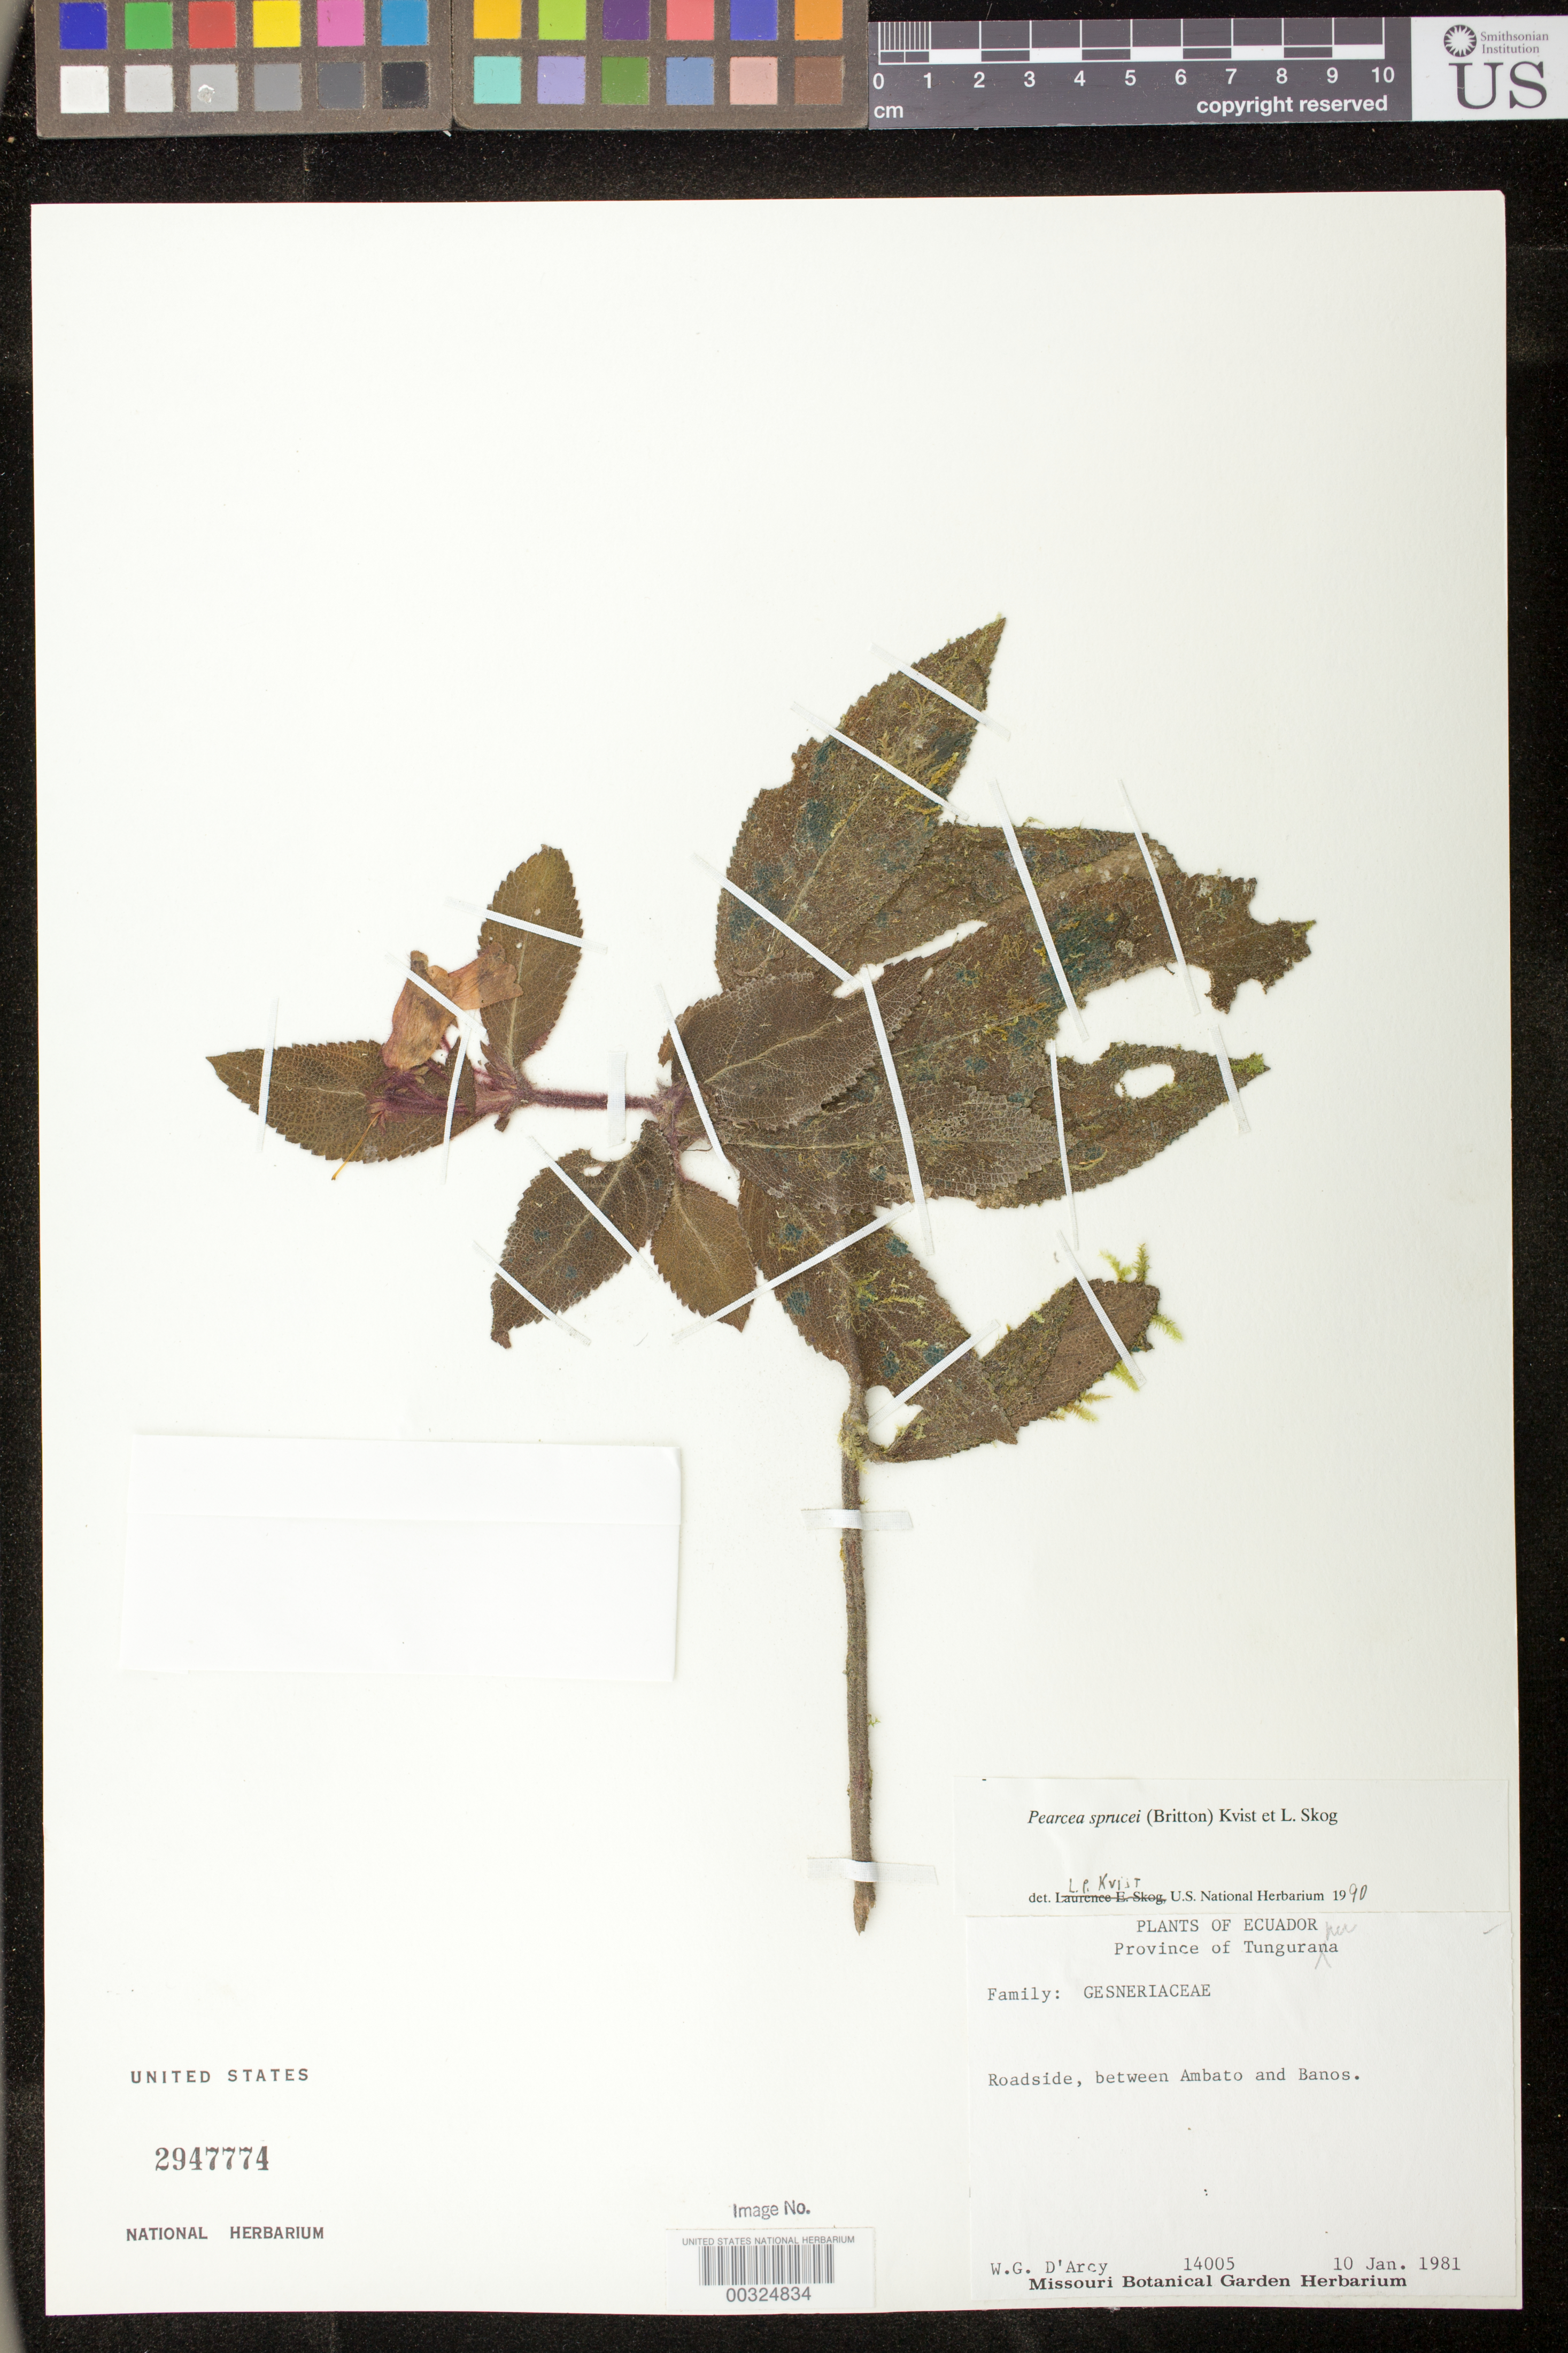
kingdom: Plantae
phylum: Tracheophyta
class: Magnoliopsida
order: Lamiales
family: Gesneriaceae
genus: Pearcea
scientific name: Pearcea sprucei var. sprucei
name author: (Britton ex Rusby) L.P. Kvist & L.E. Skog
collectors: W. G. D'Arcy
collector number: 14005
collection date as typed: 10 Jan 1981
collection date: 1981-01-10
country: Ecuador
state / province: Tungurahua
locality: Roadside, between Ambato and Baños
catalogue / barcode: US 2947774